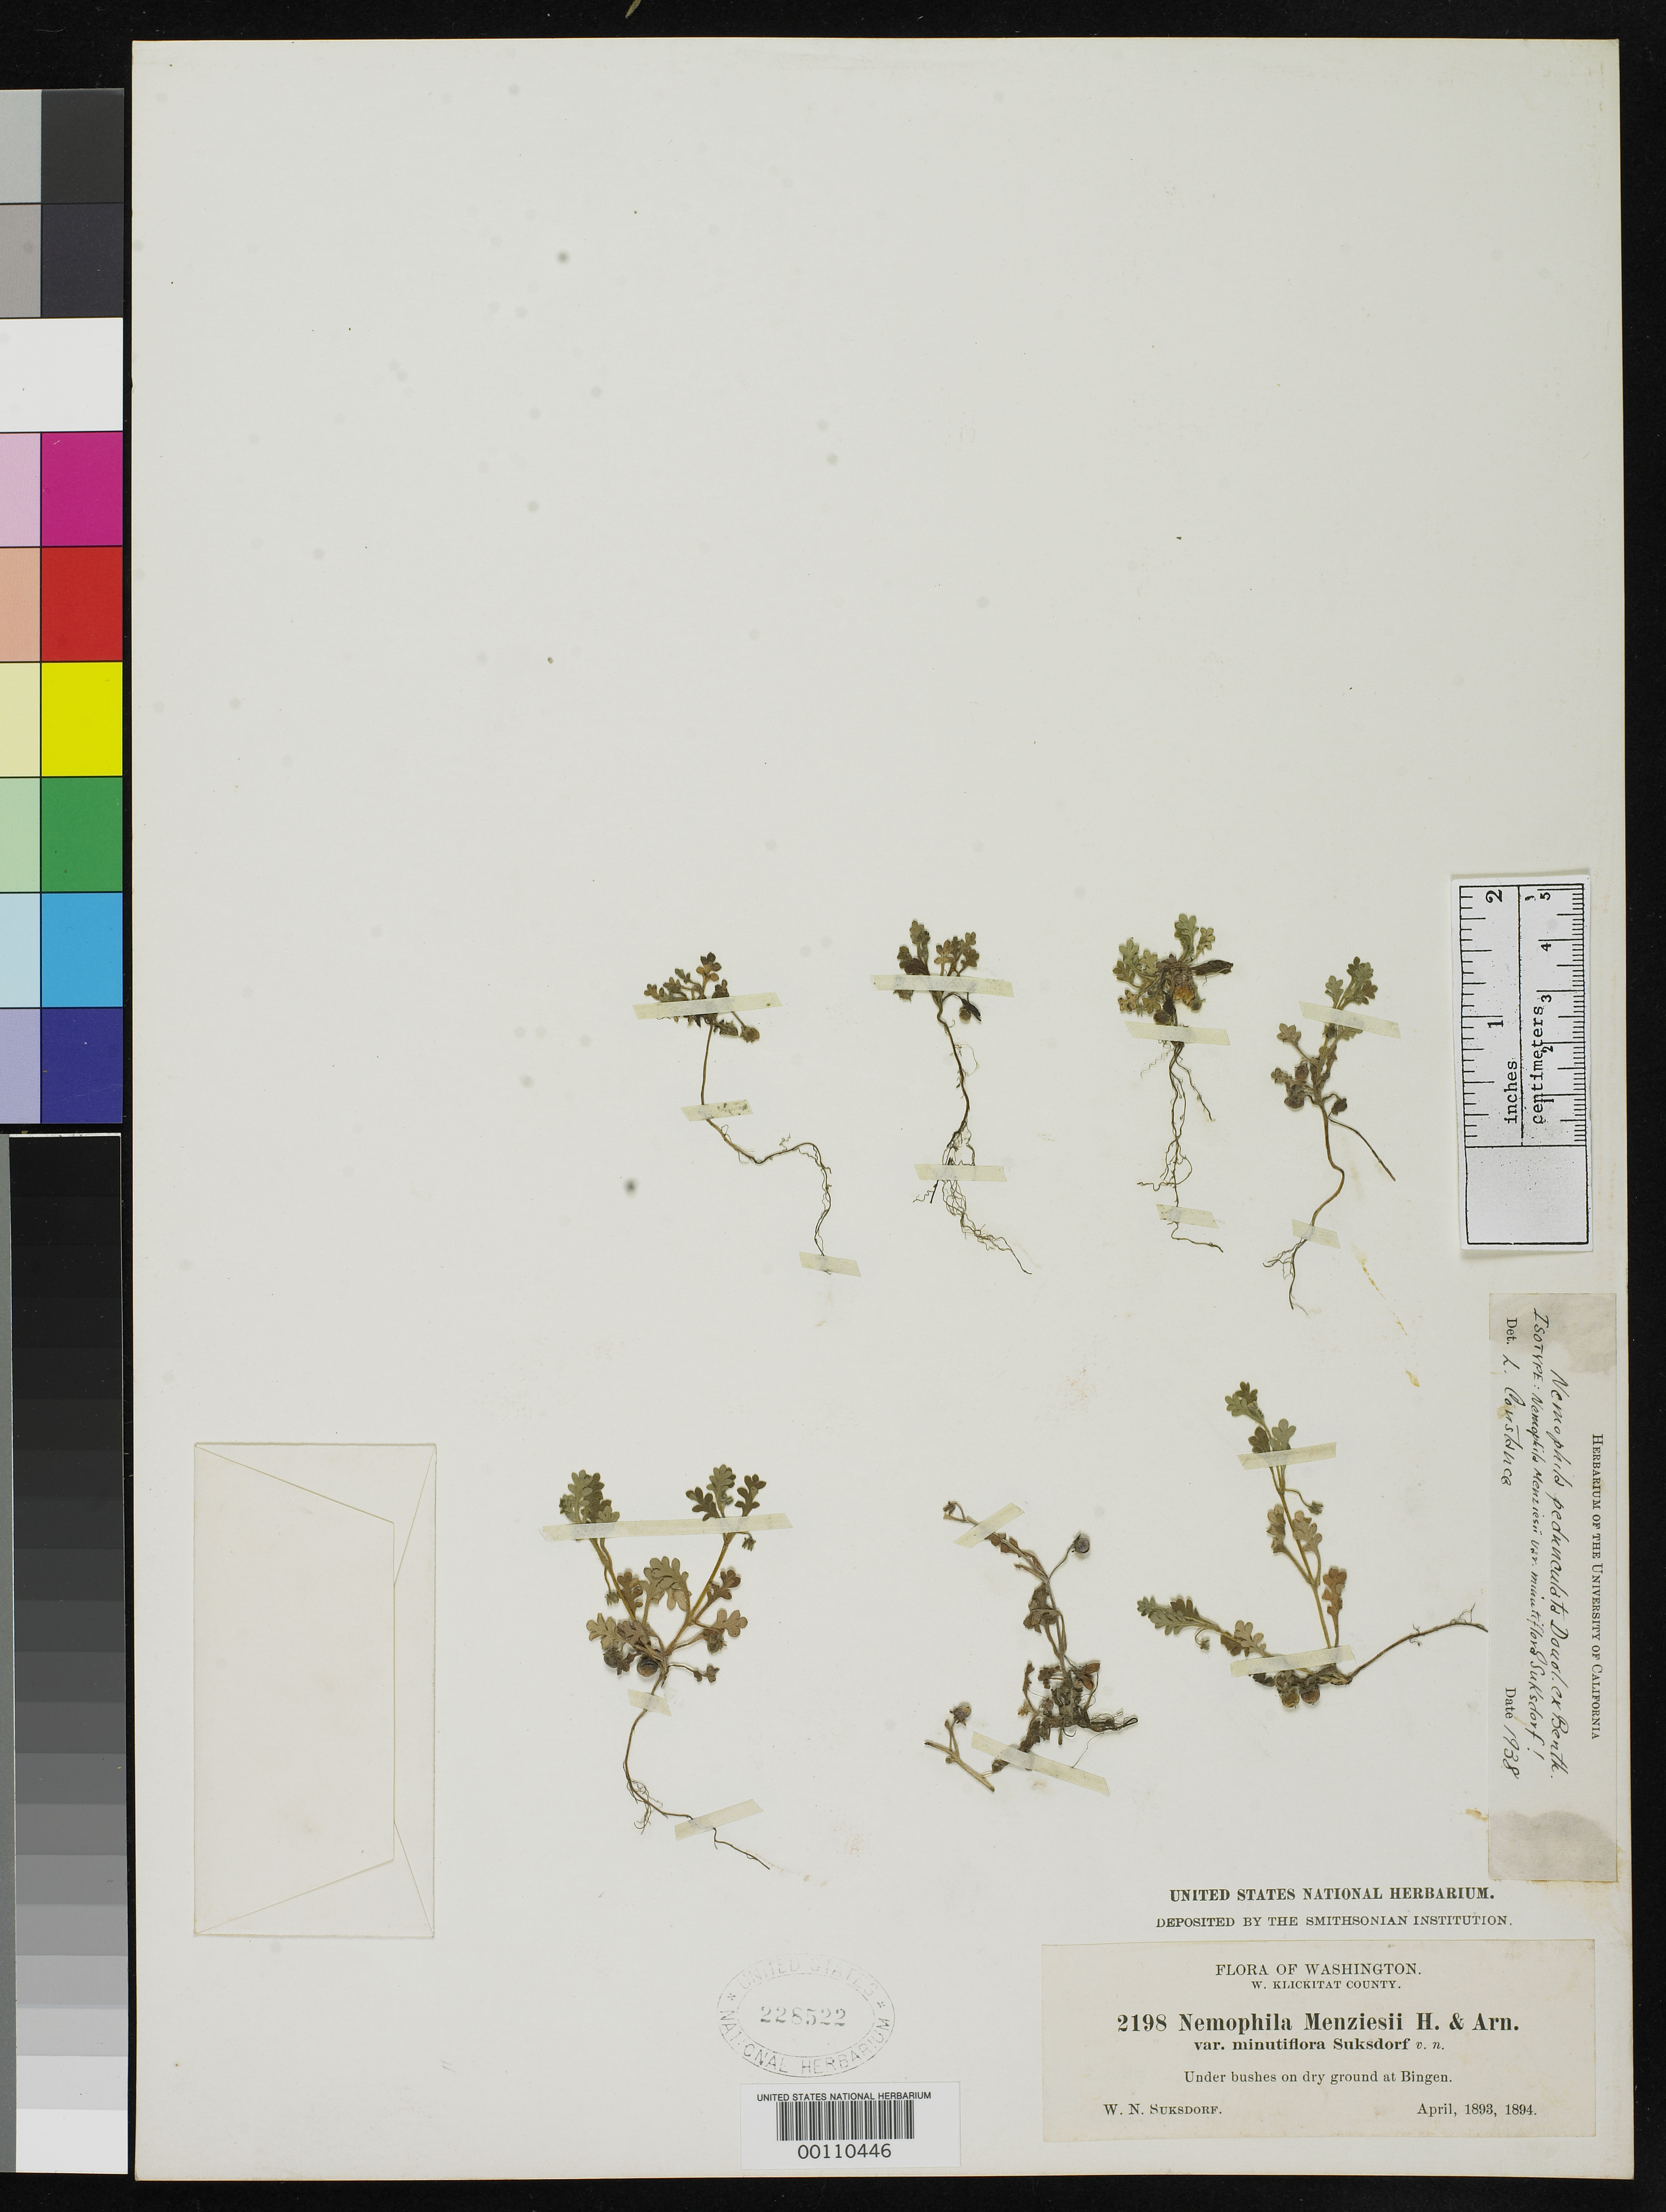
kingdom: Plantae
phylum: Tracheophyta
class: Magnoliopsida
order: Boraginales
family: Hydrophyllaceae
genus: Nemophila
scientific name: Nemophila menziesii var. minutiflora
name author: Suksd.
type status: Isotype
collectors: W. N. Suksdorf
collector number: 2198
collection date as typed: Apr 1893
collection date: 1893-04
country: United States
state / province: Washington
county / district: Klickitat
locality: Bingen.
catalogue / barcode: US 228522